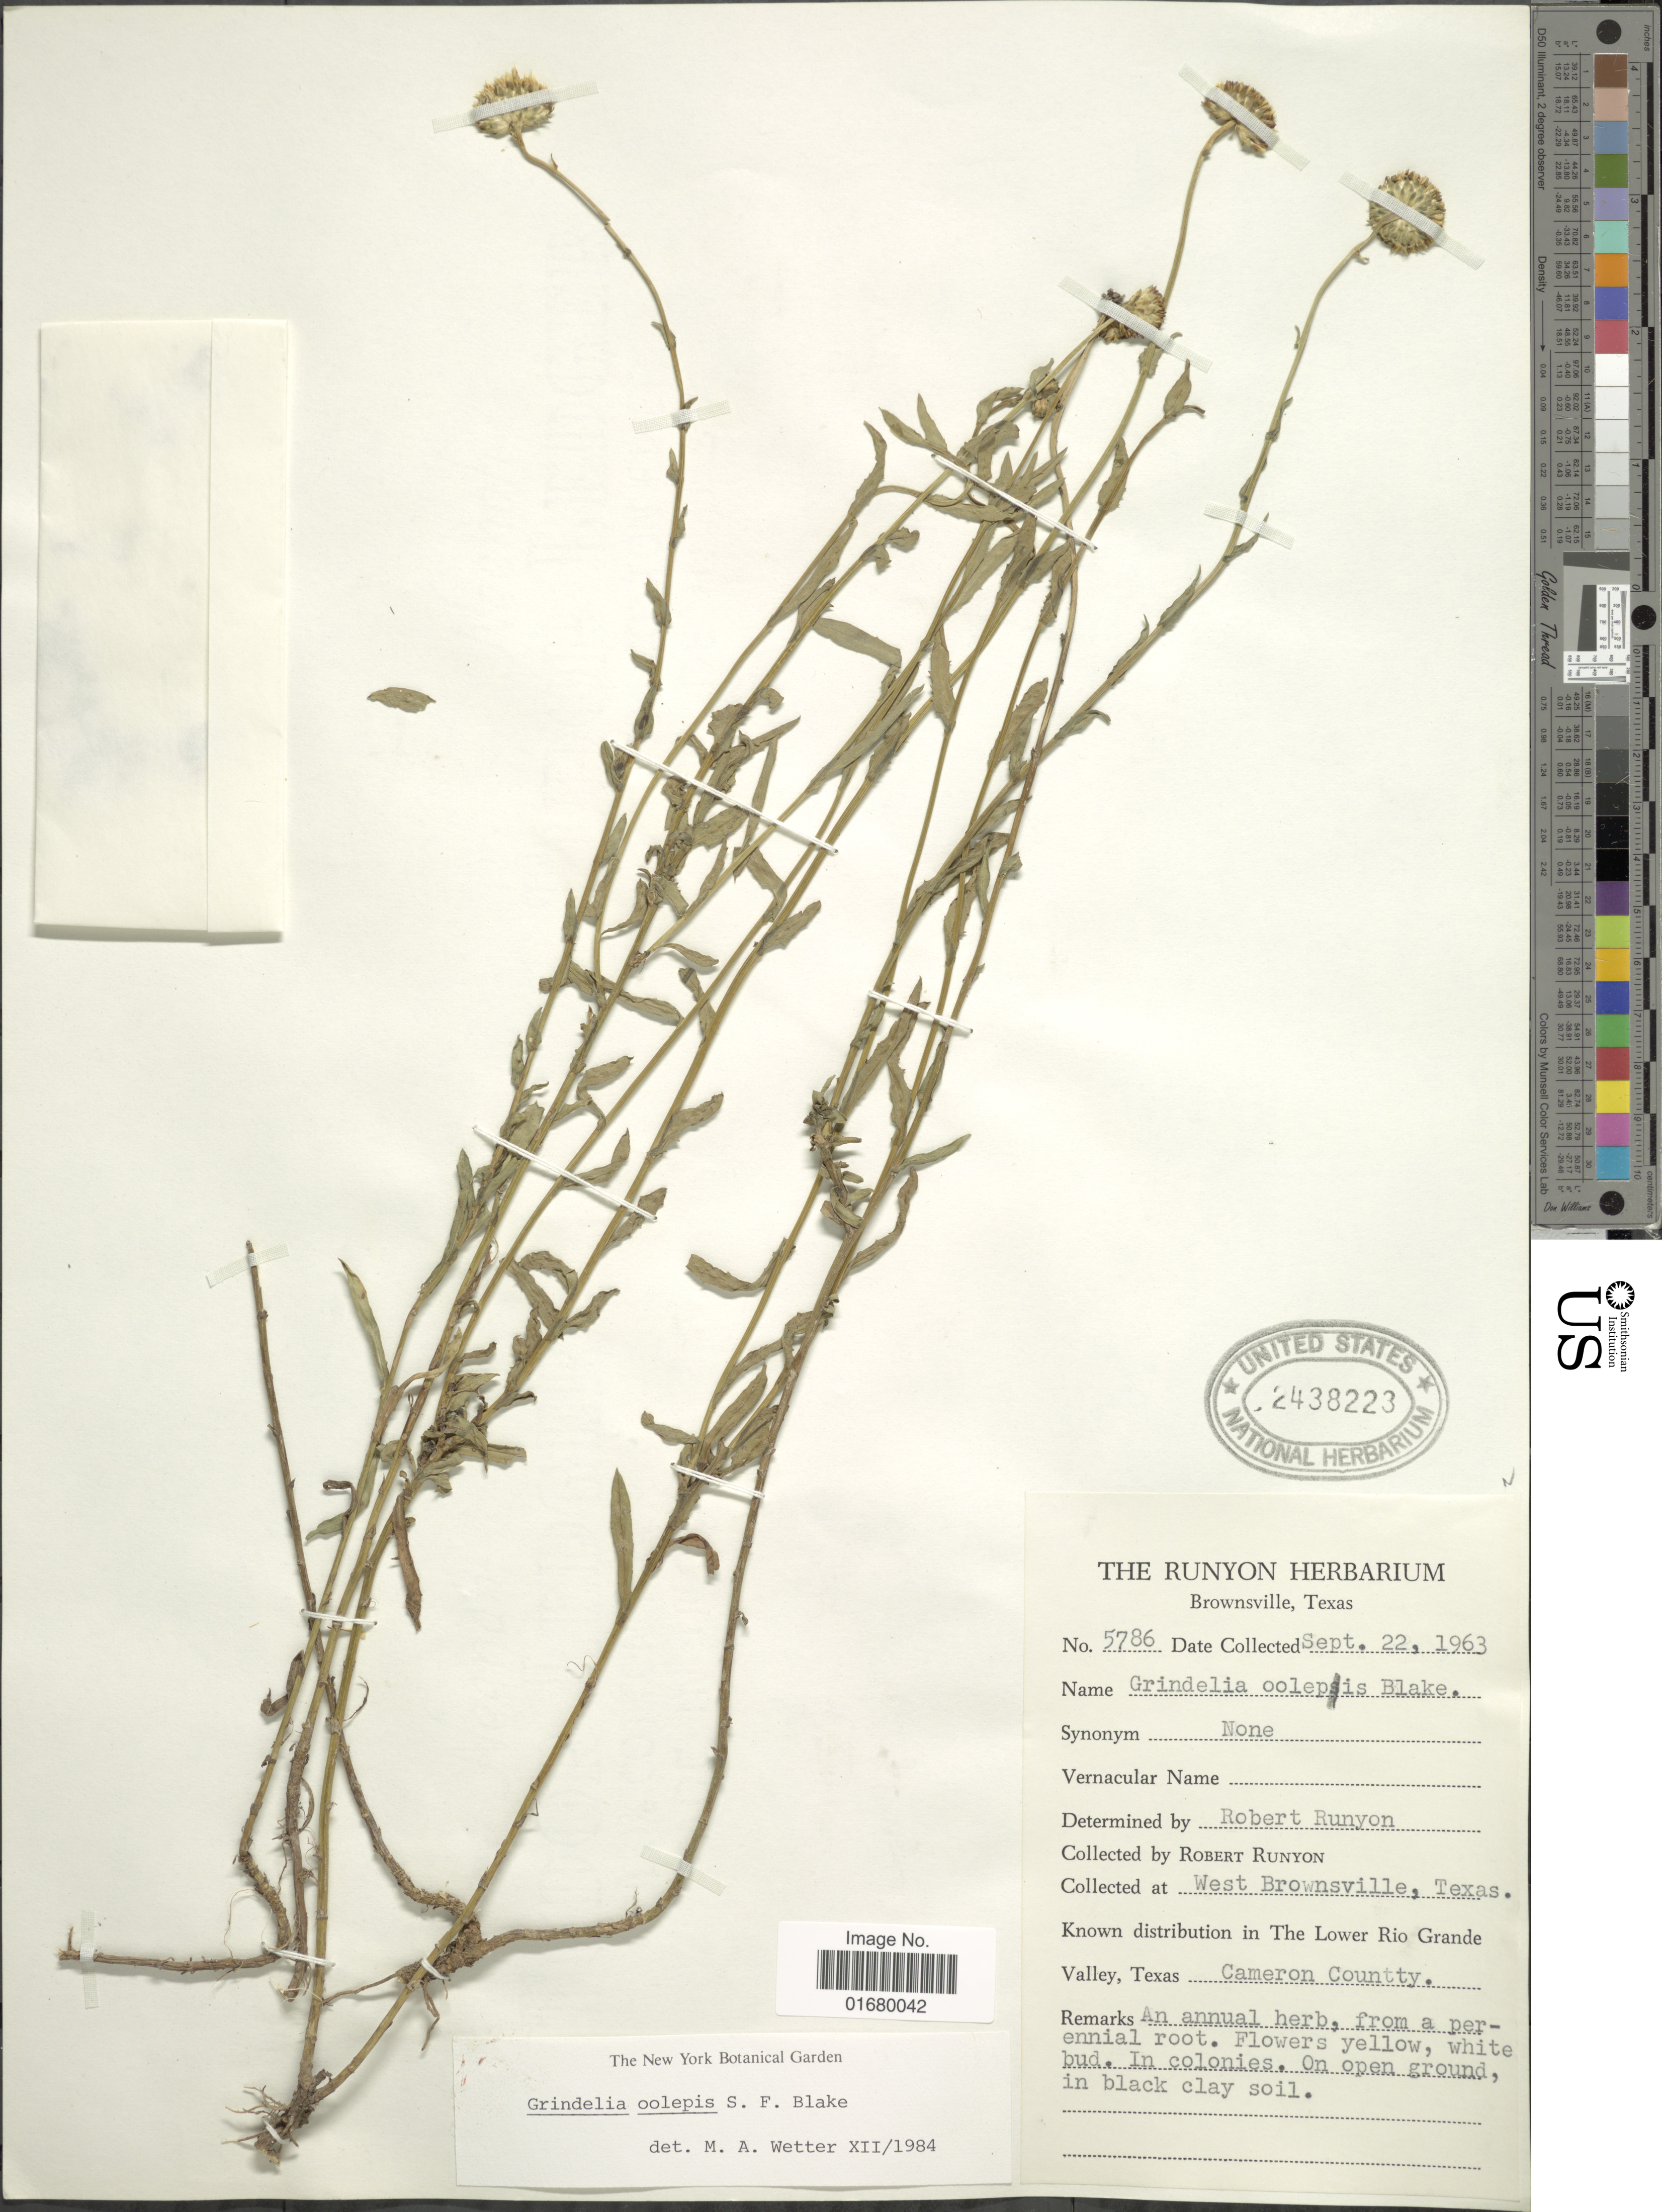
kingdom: Plantae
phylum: Tracheophyta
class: Magnoliopsida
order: Asterales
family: Asteraceae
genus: Grindelia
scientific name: Grindelia oolepis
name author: S.F. Blake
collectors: R. Runyon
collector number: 5786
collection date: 1963-09-22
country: United States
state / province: Texas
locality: West Brownsville, Cameron County.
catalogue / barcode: US 2438223